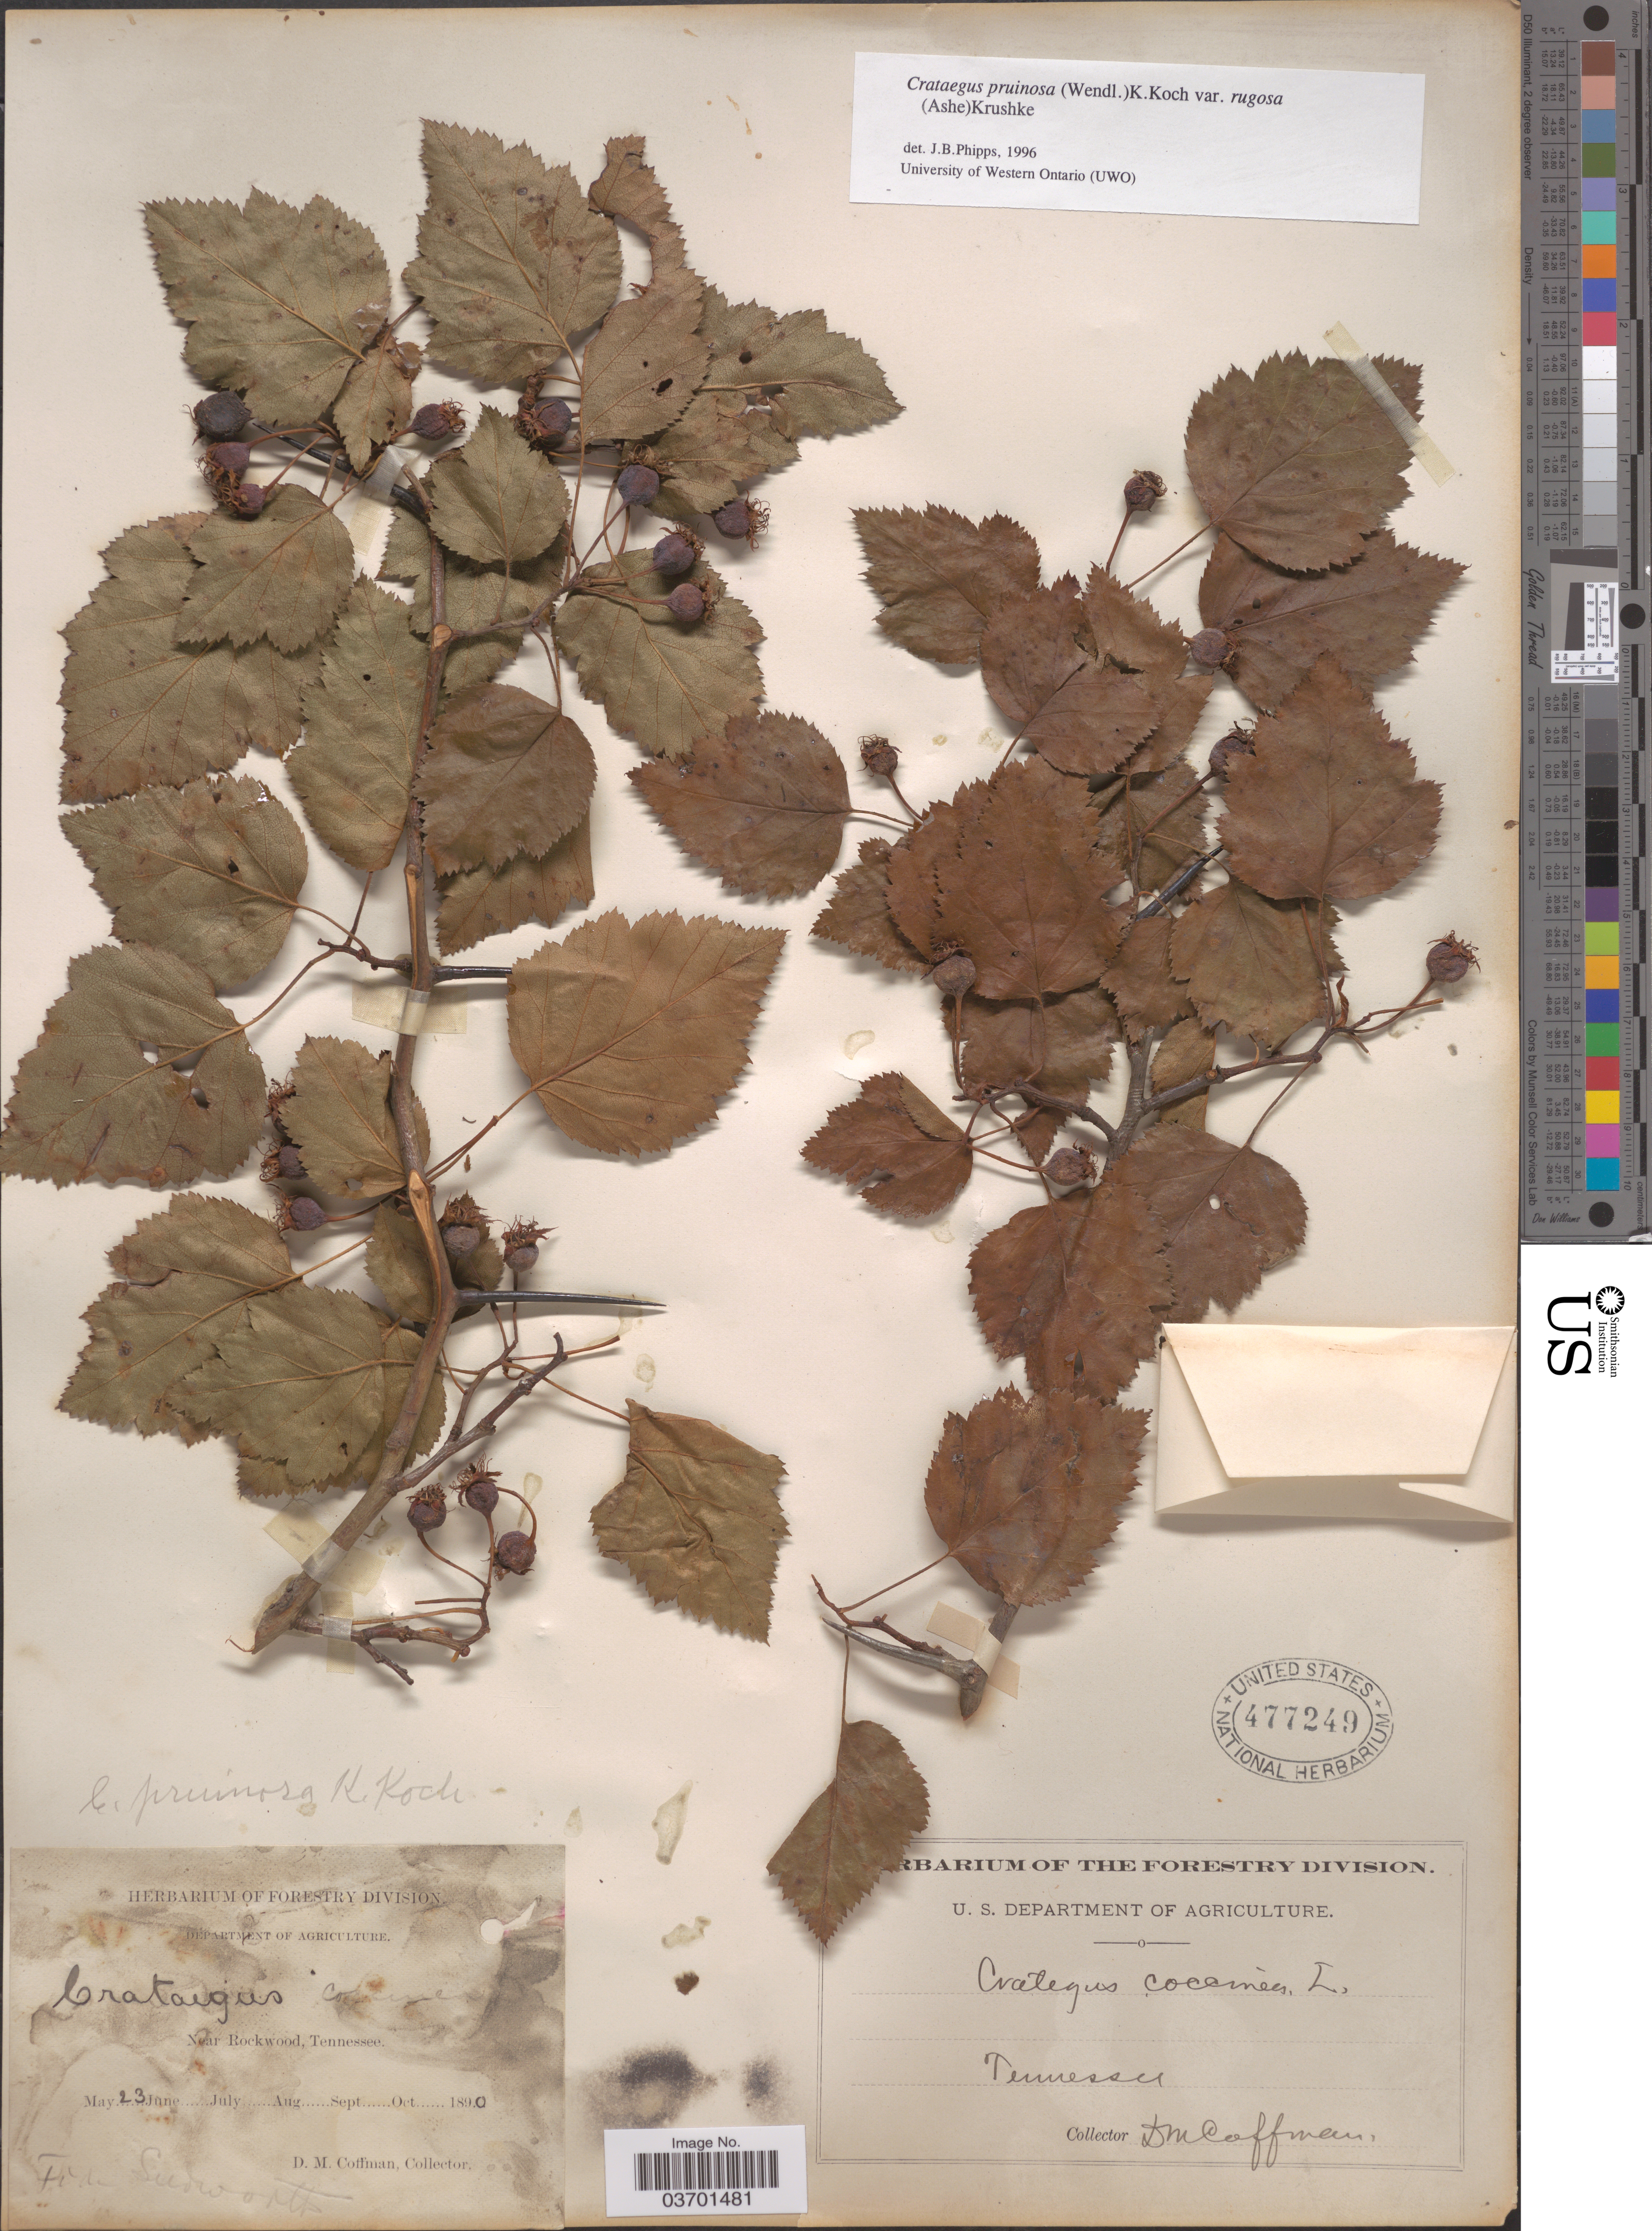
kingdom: Plantae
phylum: Tracheophyta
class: Magnoliopsida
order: Rosales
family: Rosaceae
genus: Crataegus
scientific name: Crataegus pruinosa var. rugosa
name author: (Ashe) Kruschke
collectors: D. M. Coffman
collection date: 1890-05-23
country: United States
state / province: Tennessee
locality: Near Rockwood.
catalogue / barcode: US 477429